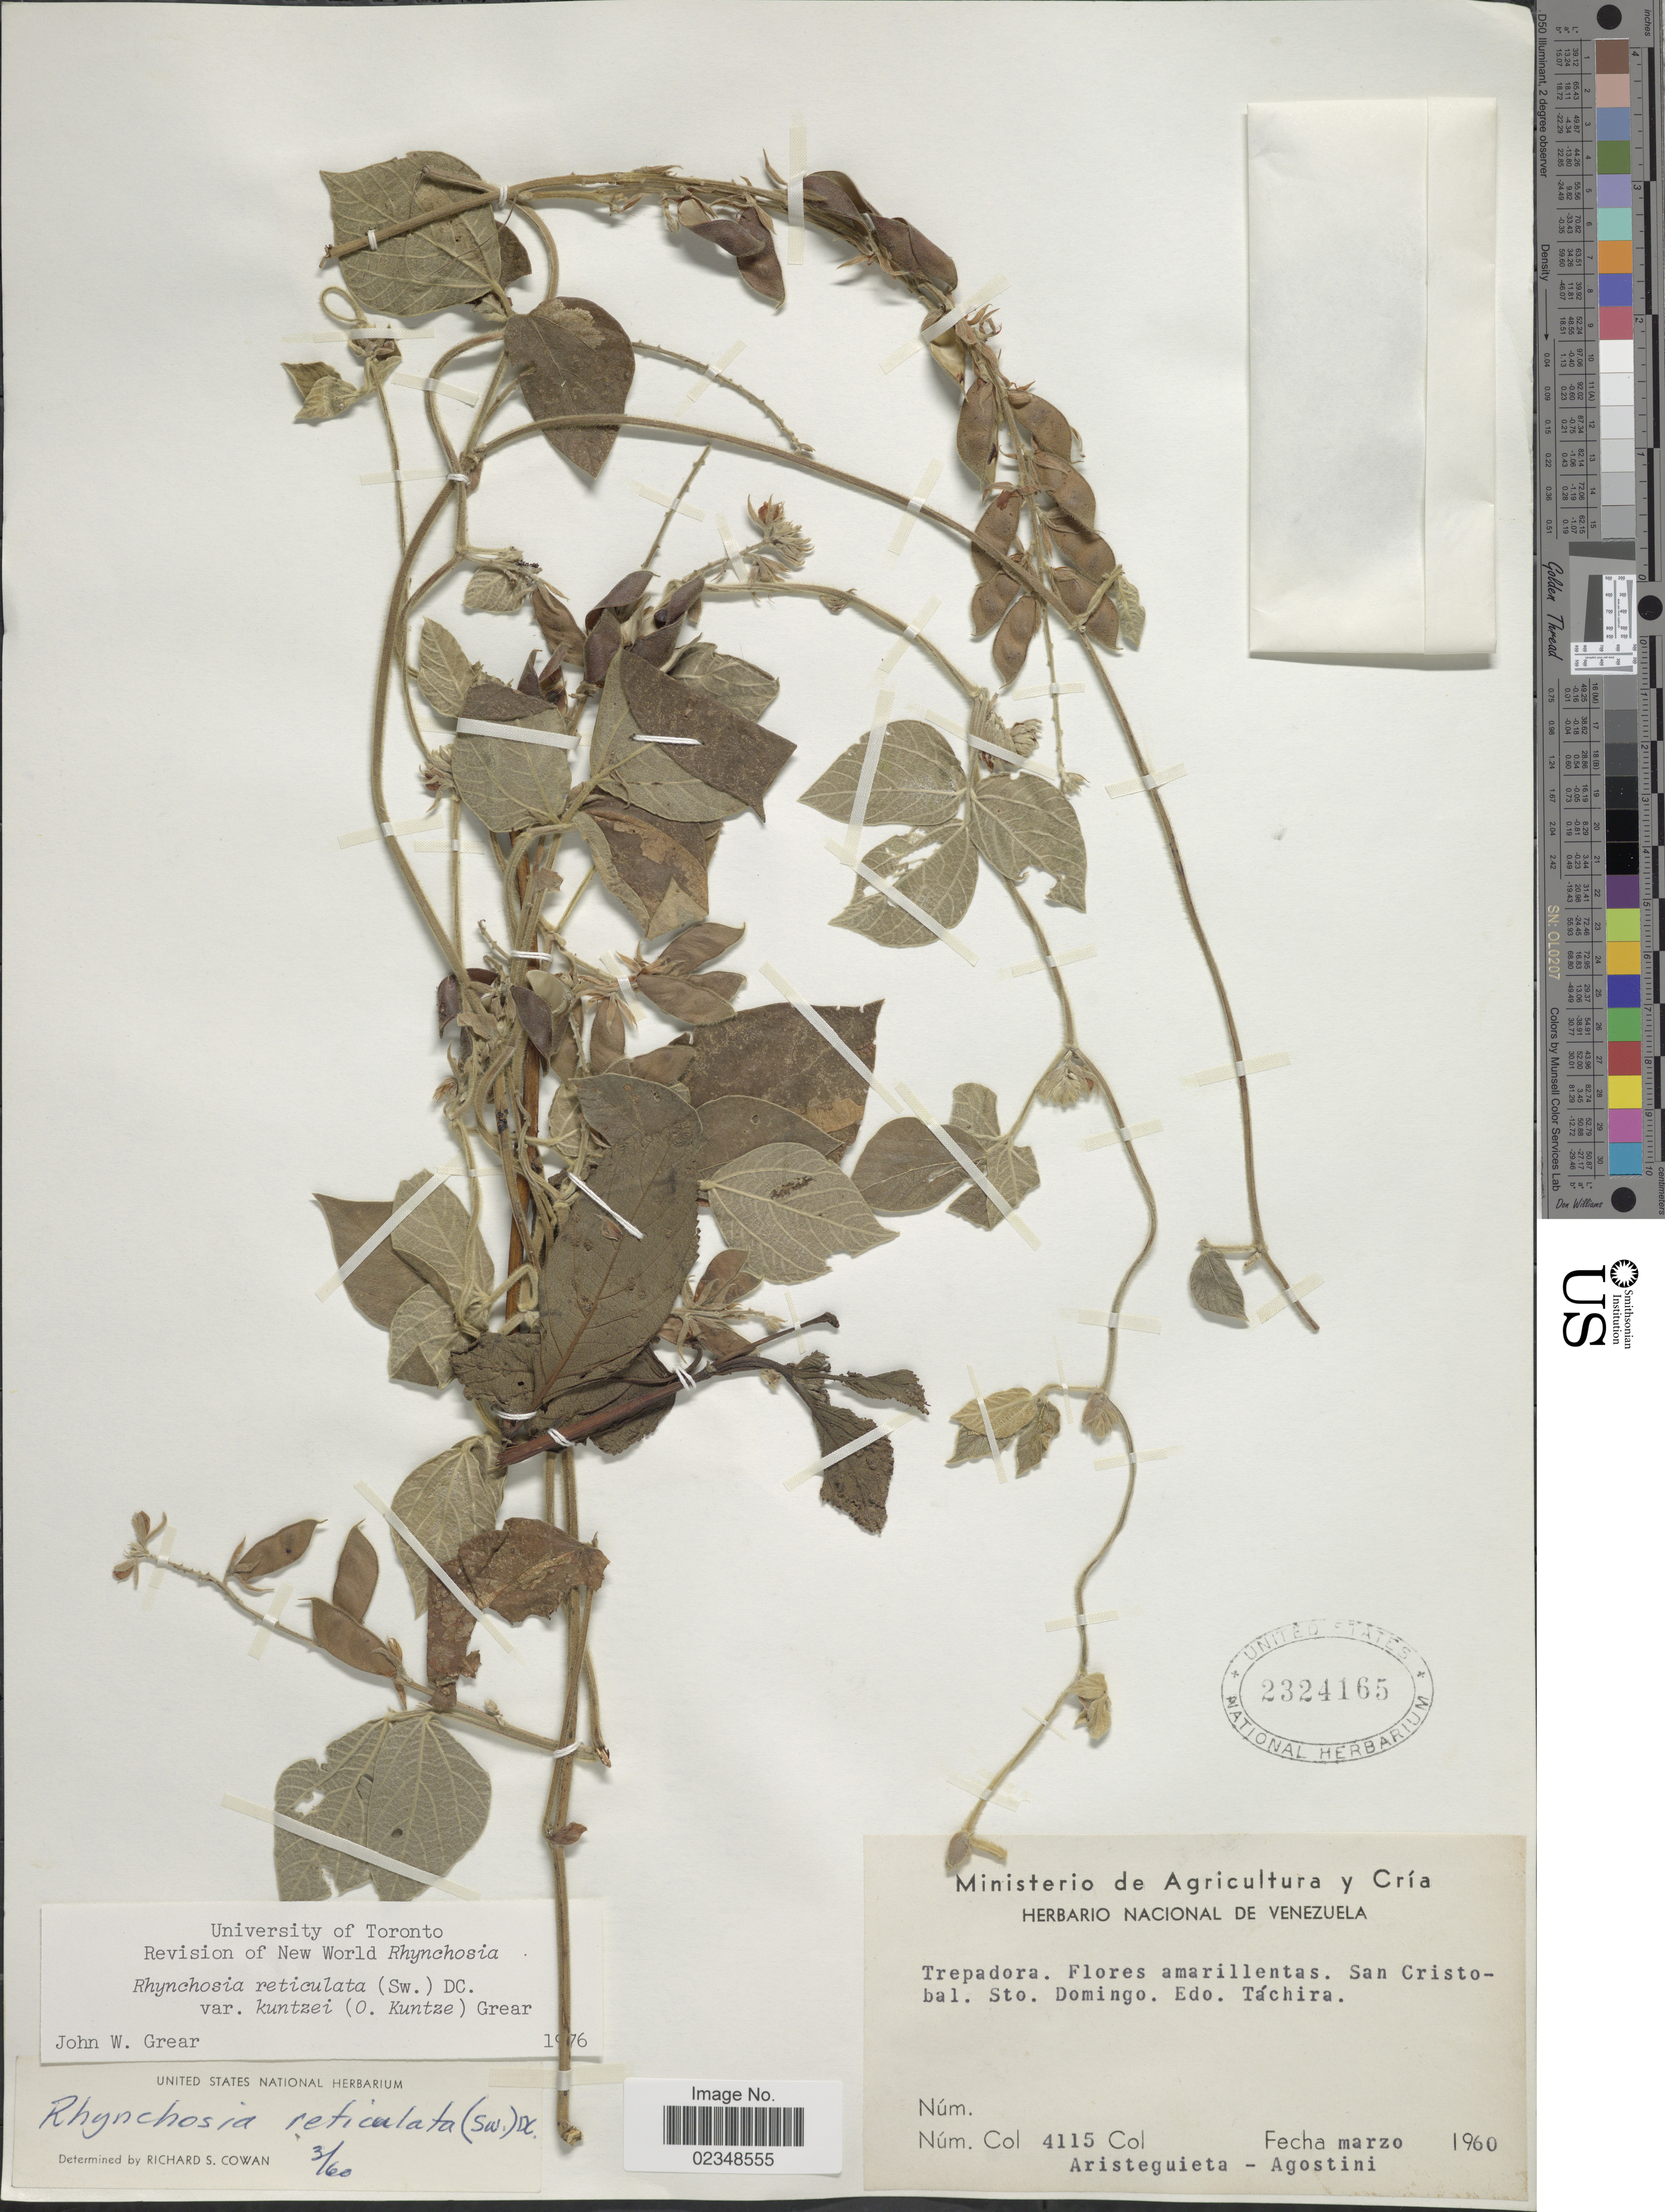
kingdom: Plantae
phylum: Tracheophyta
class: Magnoliopsida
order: Fabales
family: Fabaceae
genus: Rhynchosia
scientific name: Rhynchosia reticulata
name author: (Sw.) DC.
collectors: -. Aristeguieta & Agostini, --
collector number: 4115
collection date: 1960-03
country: Venezuela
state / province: Tachira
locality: San Cristobal, Sto. Domingo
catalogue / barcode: US 2324165